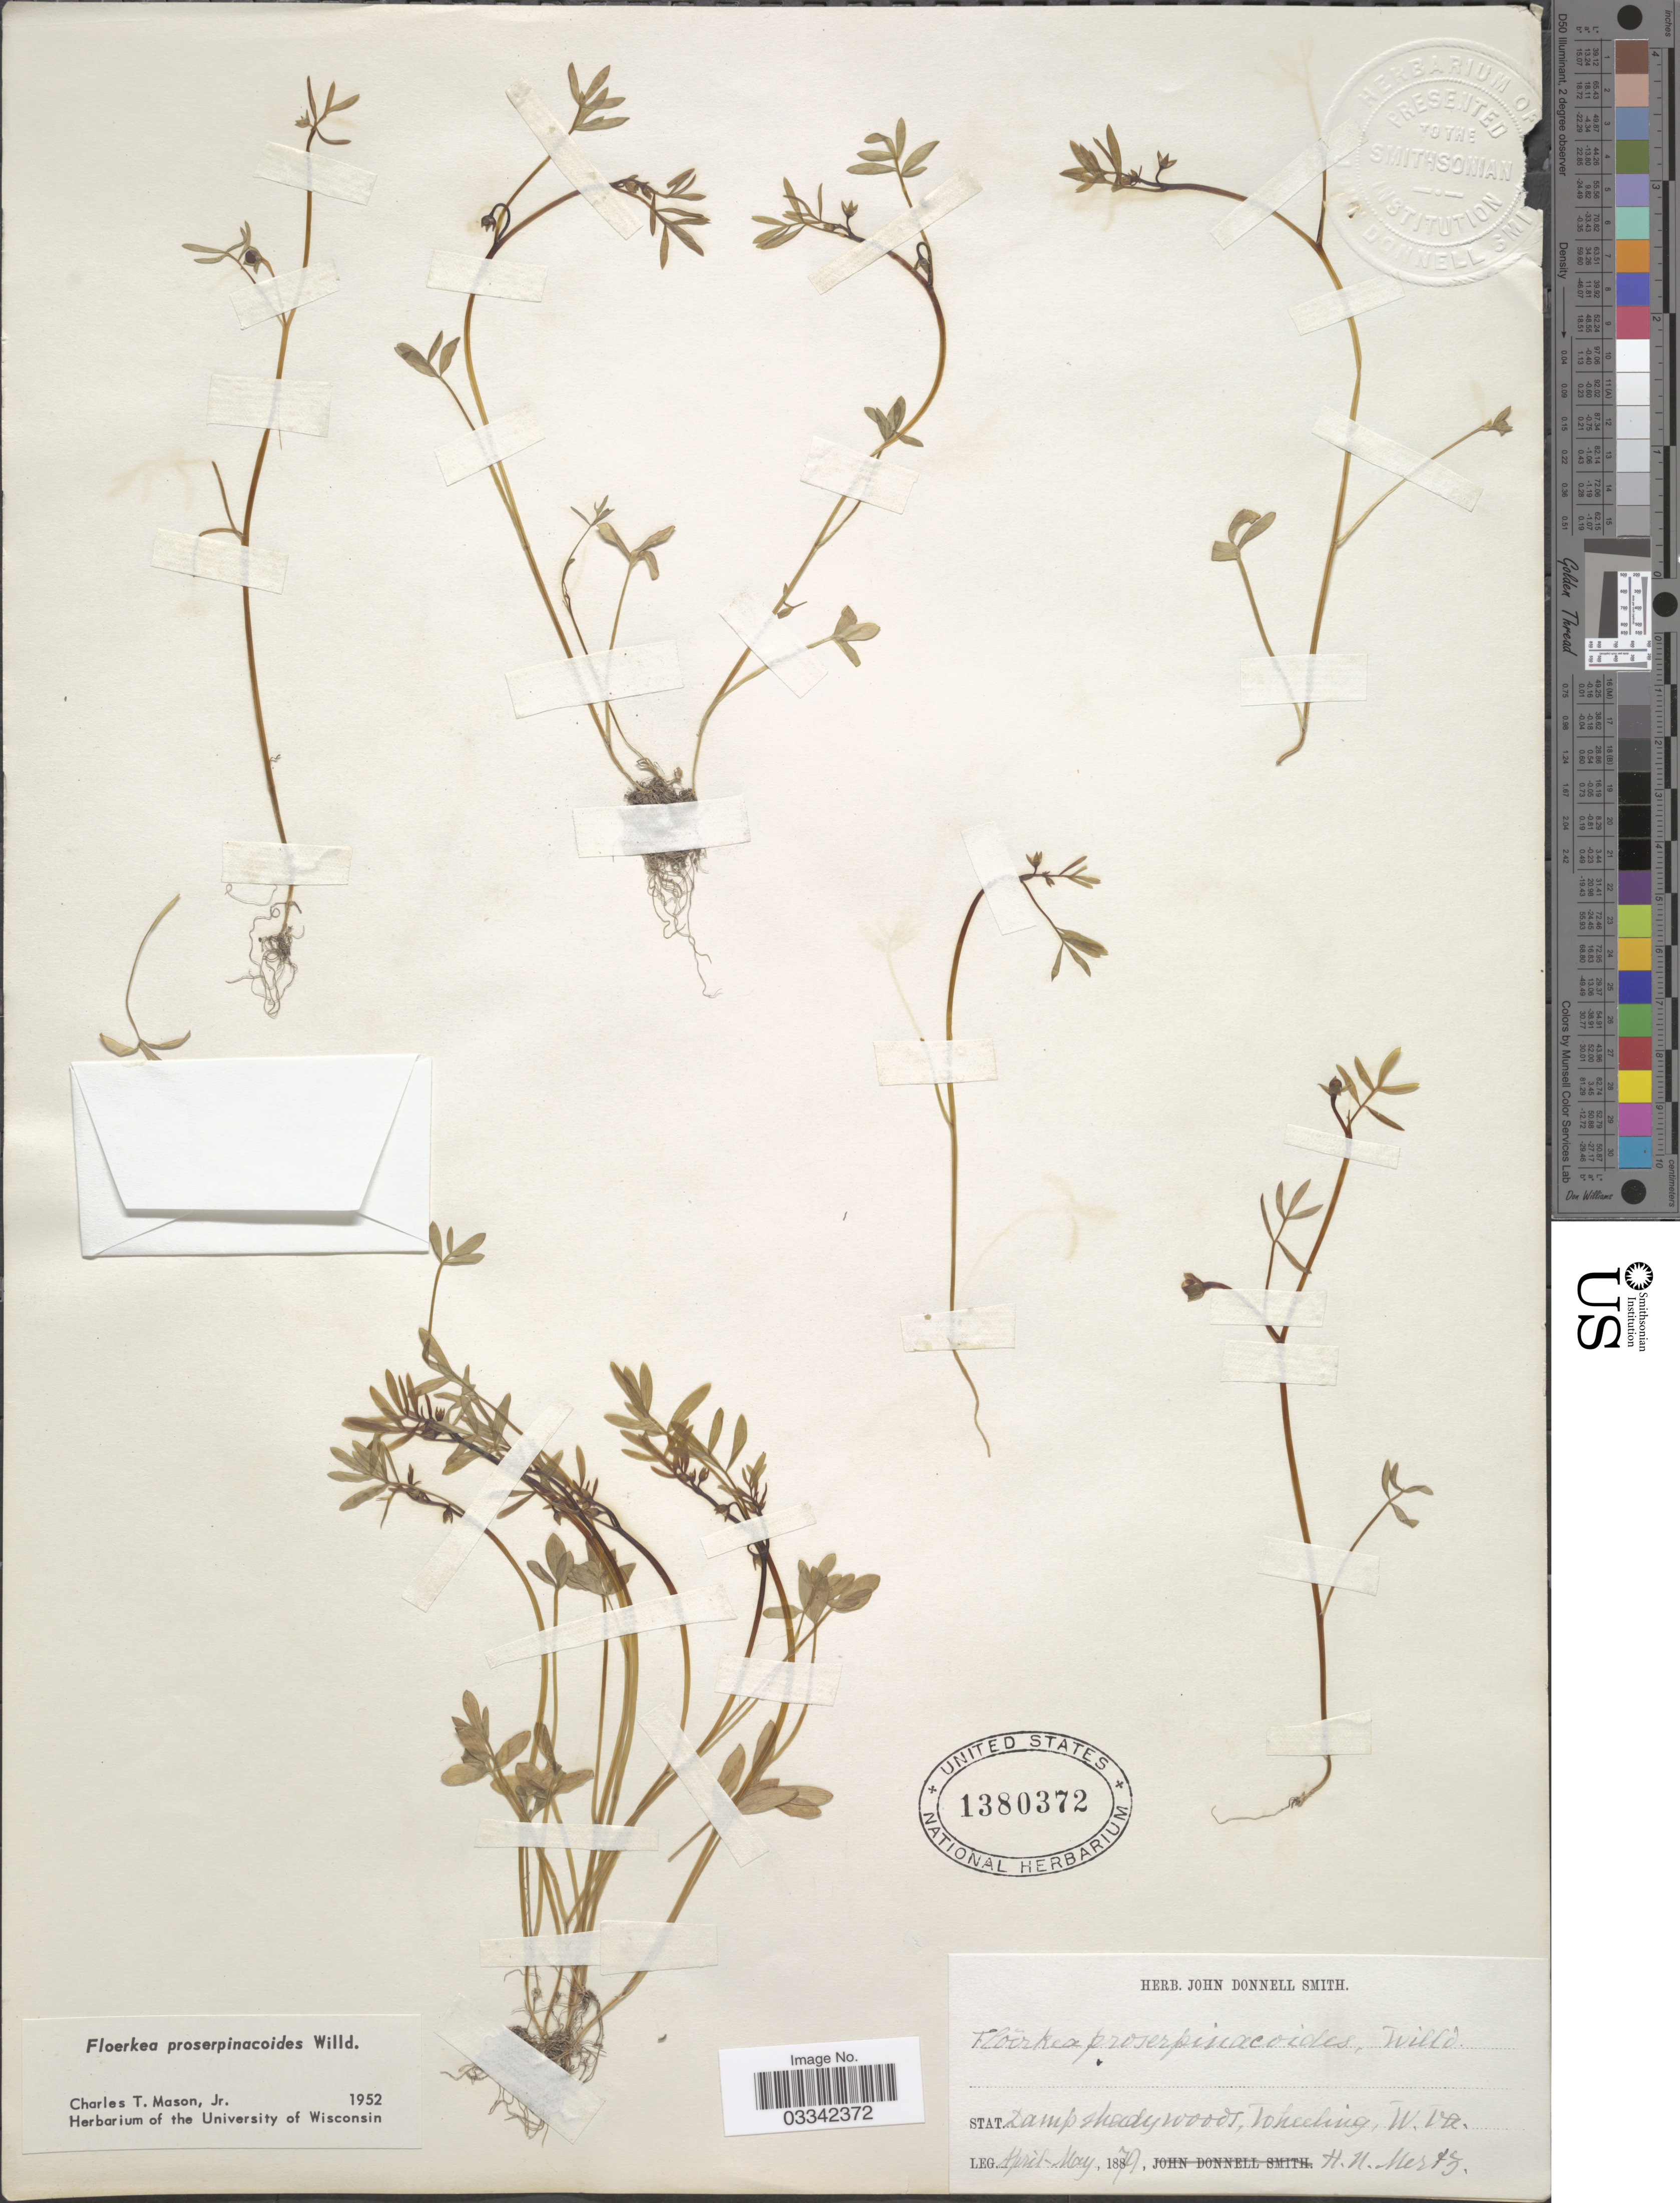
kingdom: Plantae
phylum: Tracheophyta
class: Magnoliopsida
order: Brassicales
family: Limnanthaceae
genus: Floerkea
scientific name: Floerkea proserpinacoides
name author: Willd.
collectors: H. Mertz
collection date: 1879-04/1879-05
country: United States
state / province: West Virginia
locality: Stat. Wheeling.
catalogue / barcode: US 1380372